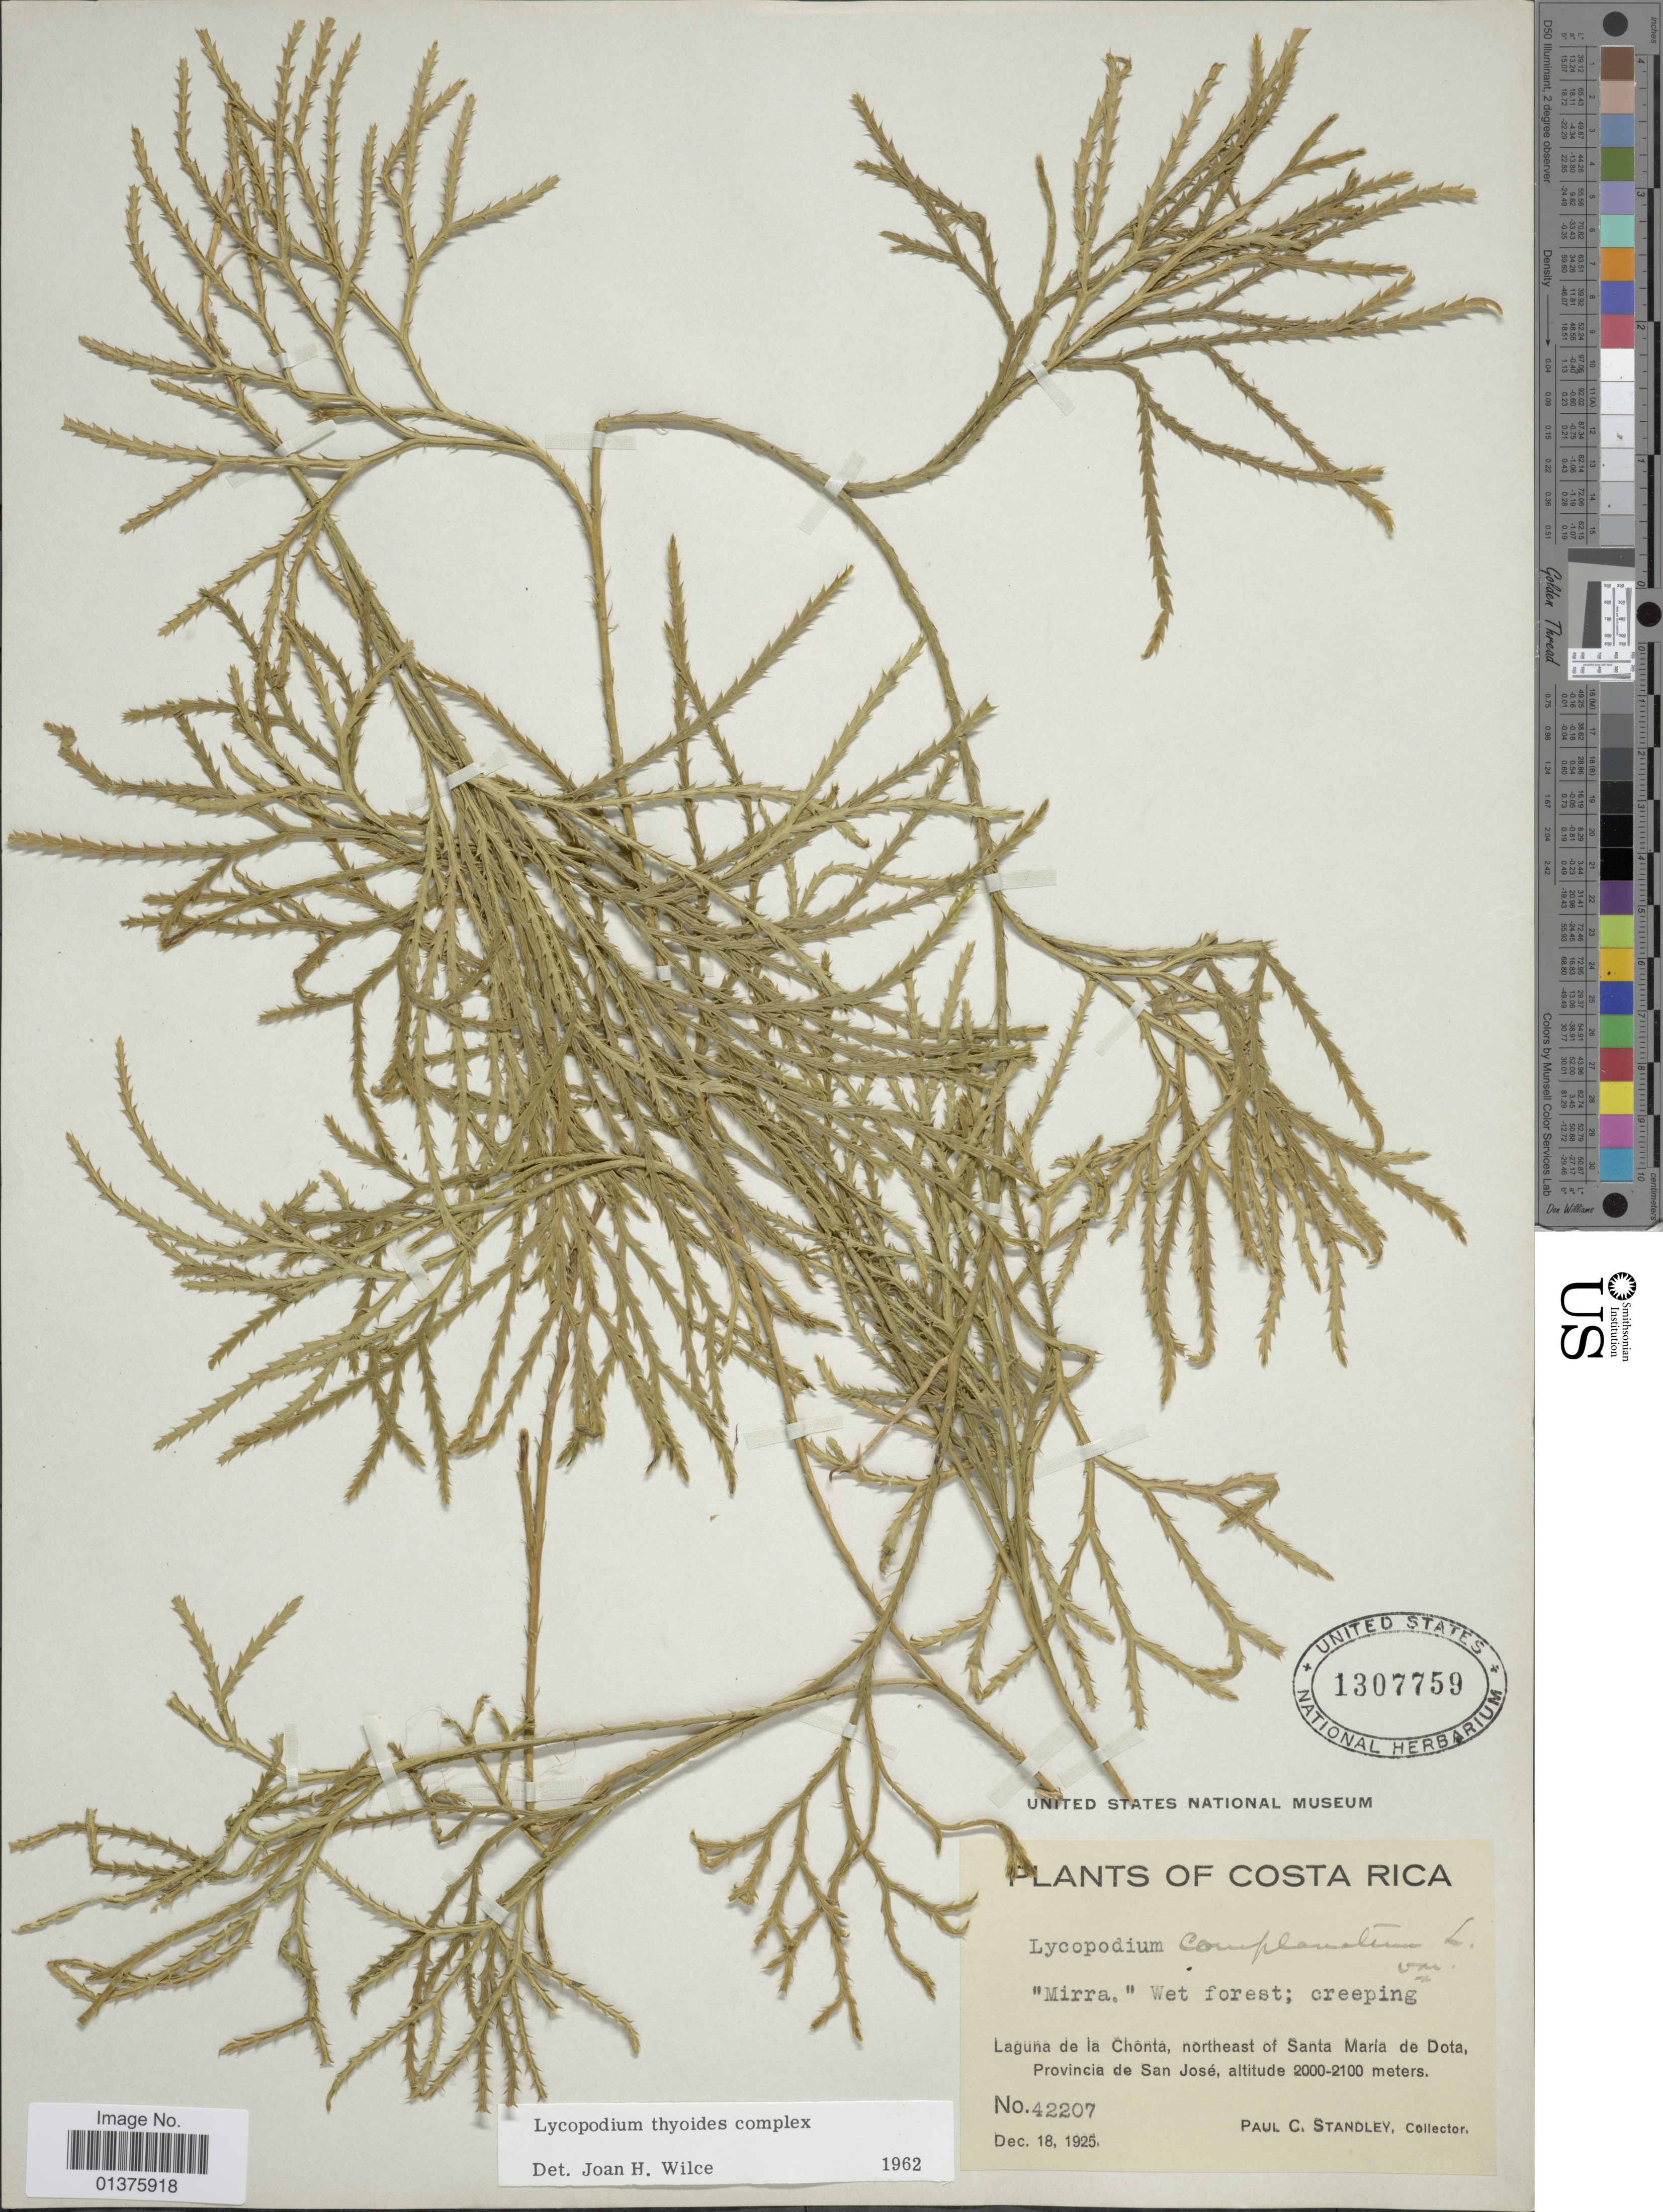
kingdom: Plantae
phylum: Tracheophyta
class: Lycopodiopsida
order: Lycopodiales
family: Lycopodiaceae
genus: Diphasiastrum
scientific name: Diphasiastrum thyoides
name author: (Humb. & Bonpl. ex Willd.) Holub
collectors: P. C. Standley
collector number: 42207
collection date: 1925-12-18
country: Costa Rica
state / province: San José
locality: Laguna de la Chonta, northeast of Santa Maria de Dota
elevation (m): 2000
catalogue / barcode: US 1307759